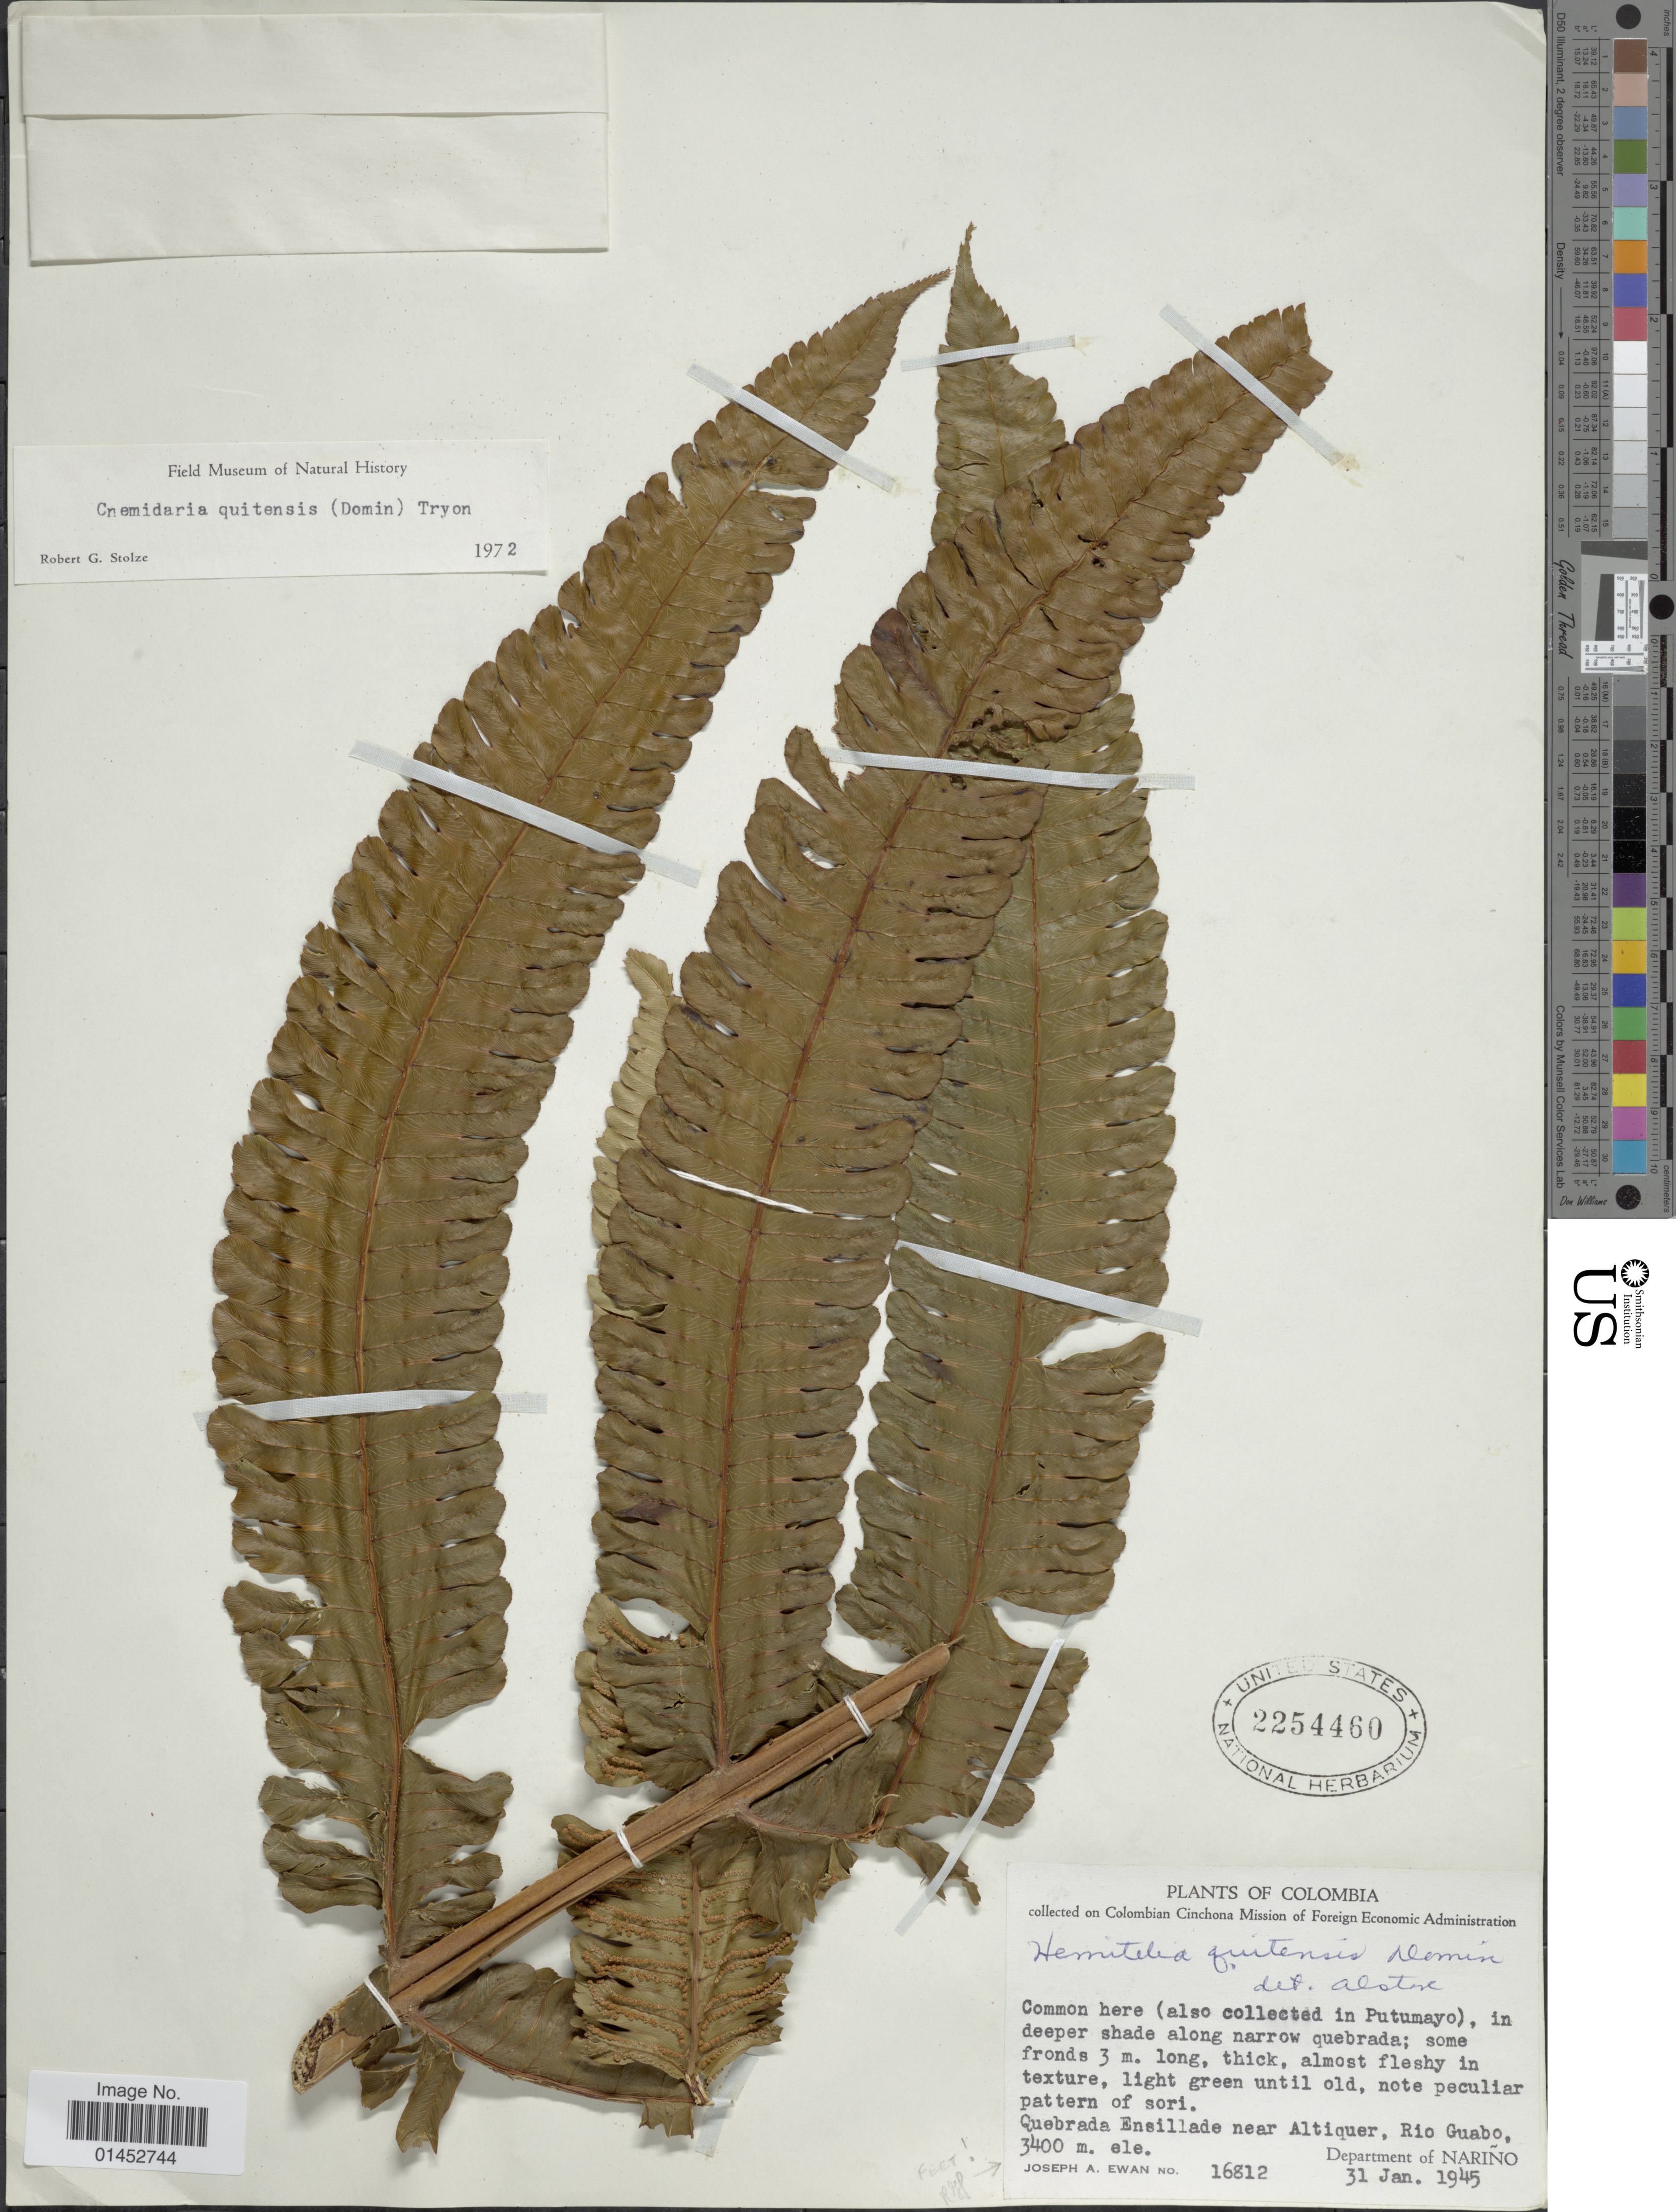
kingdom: Plantae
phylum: Tracheophyta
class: Polypodiopsida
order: Cyatheales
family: Cyatheaceae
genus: Cyathea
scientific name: Cyathea quitensis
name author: C. Chr.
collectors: J. A. Ewan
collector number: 16812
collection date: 1945-01-31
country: Colombia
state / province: Nariño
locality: Quebrada Ensilade near Altiquer, Rio Guabo, Department of Nariño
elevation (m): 3400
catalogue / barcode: US 2254460